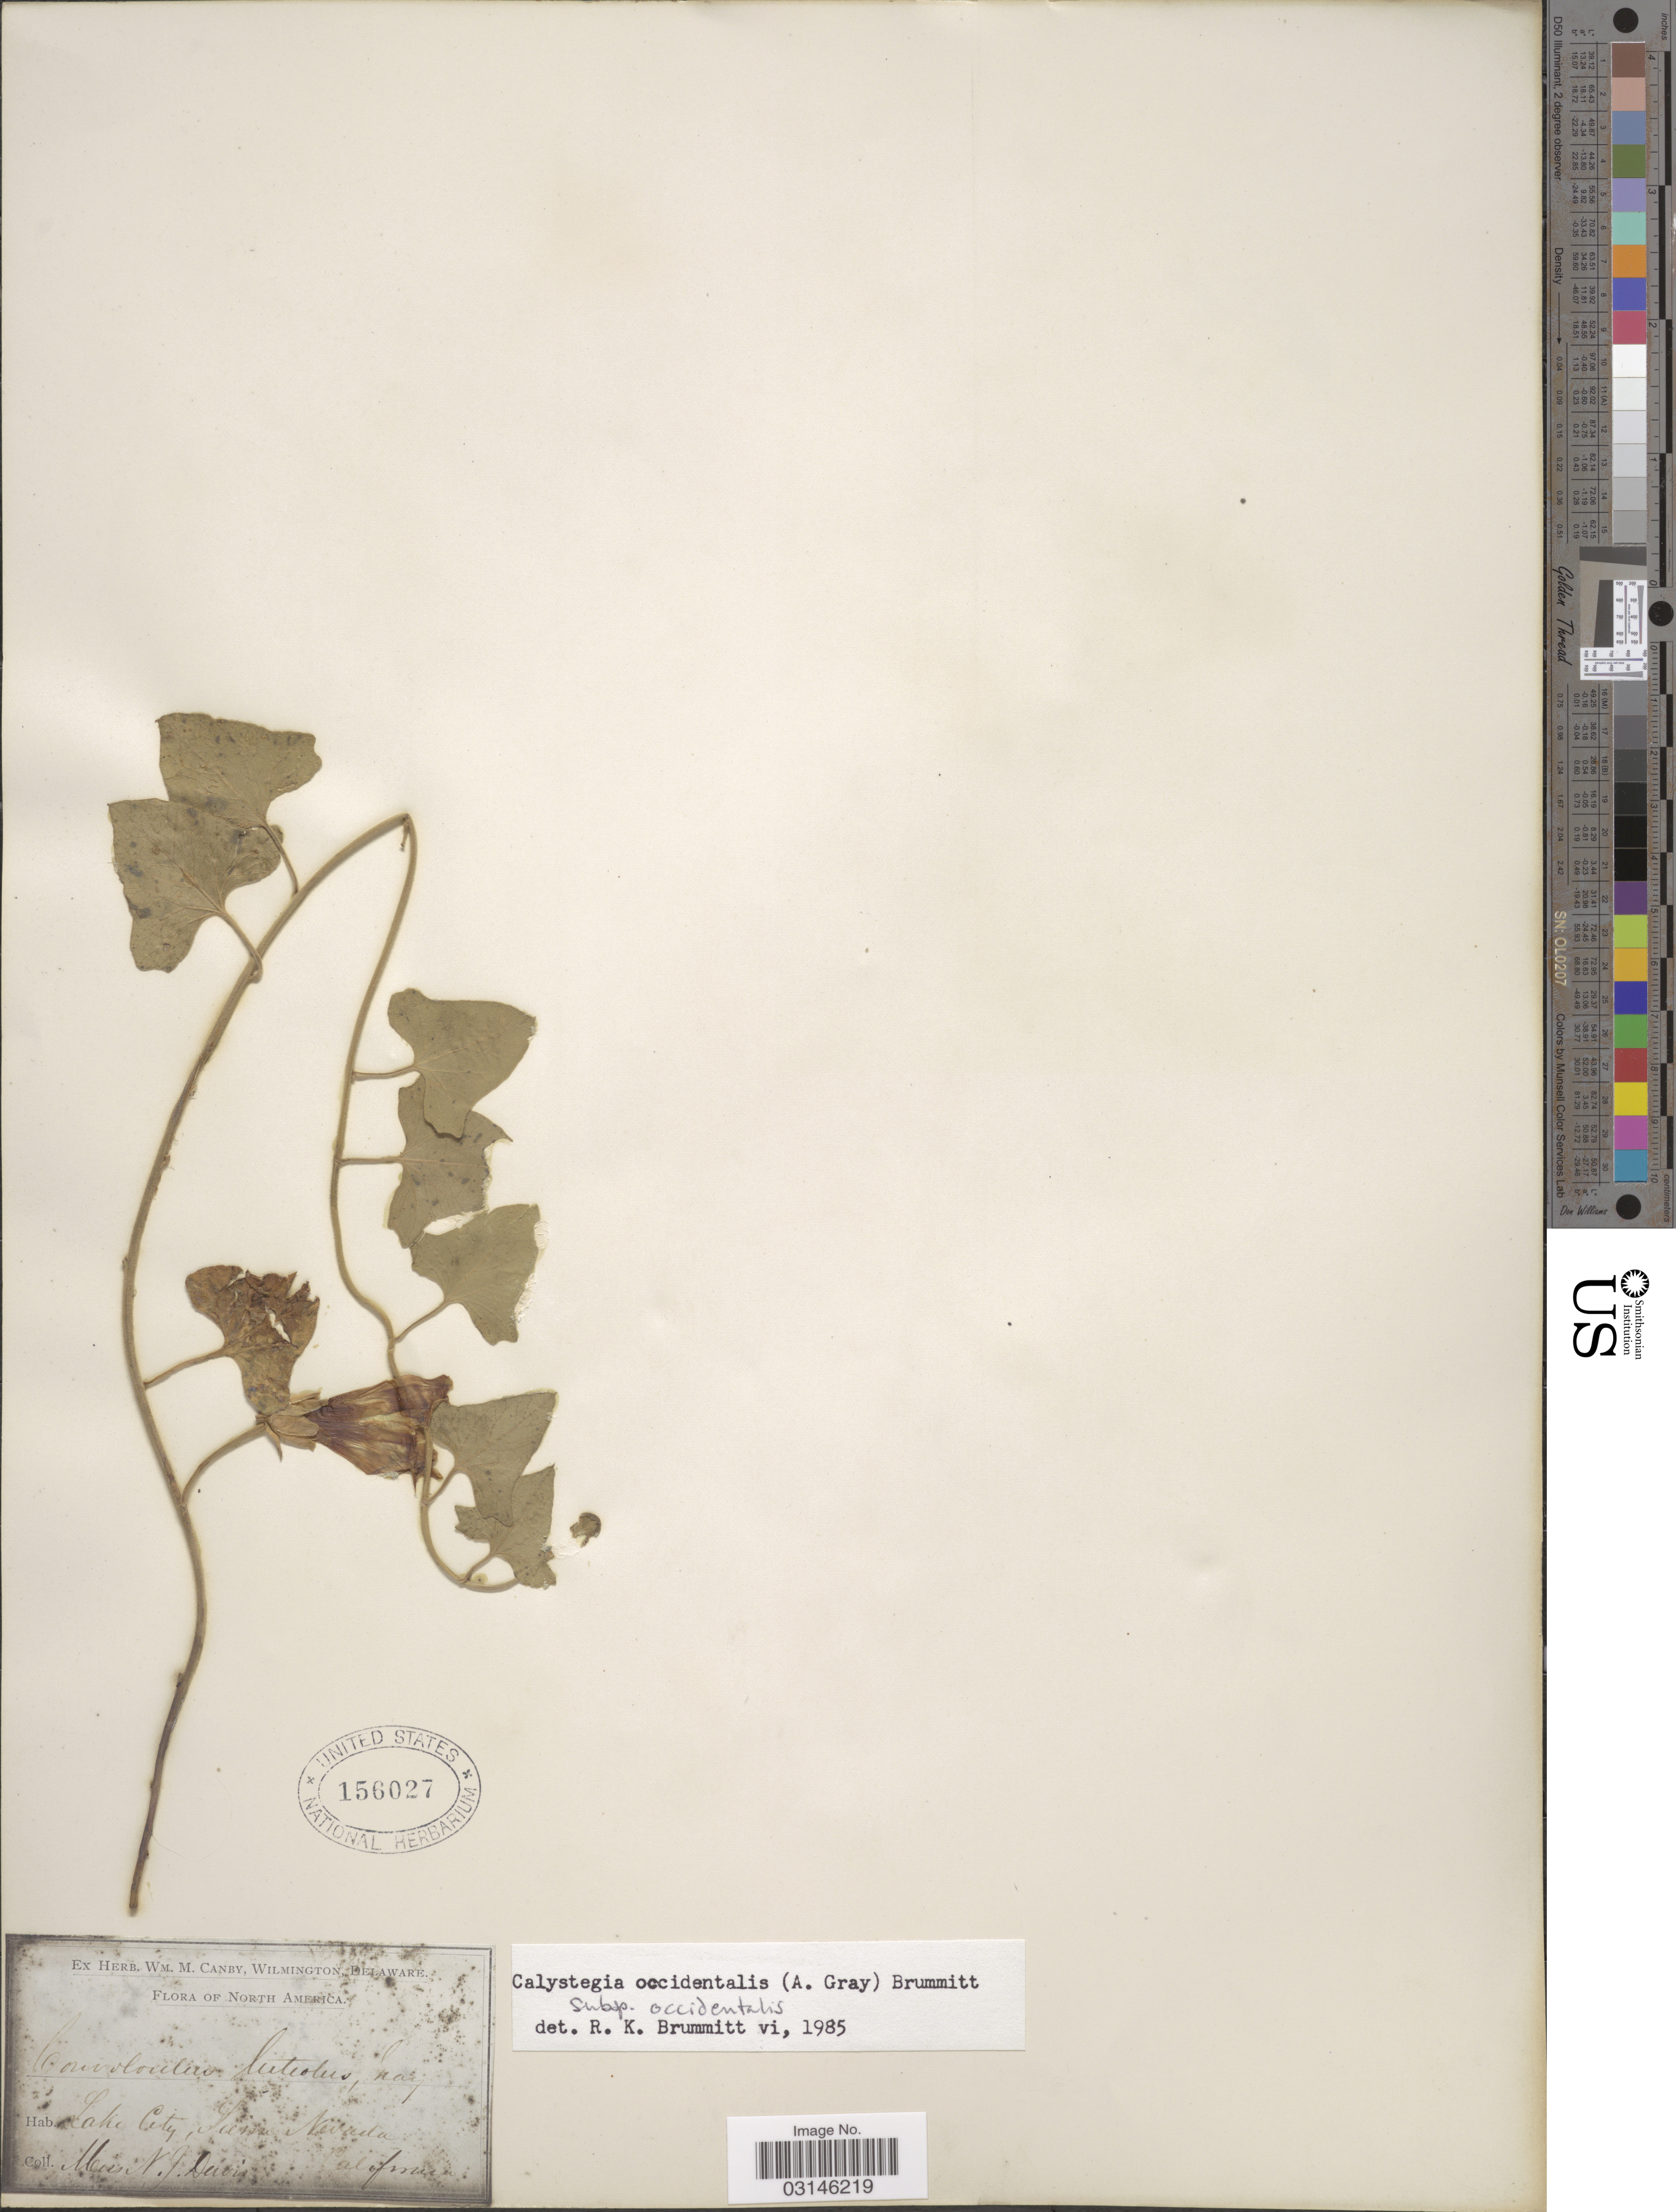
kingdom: Plantae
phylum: Tracheophyta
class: Magnoliopsida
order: Solanales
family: Convolvulaceae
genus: Calystegia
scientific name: Calystegia occidentalis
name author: (A. Gray) Brummitt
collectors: N. Davis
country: United States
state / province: California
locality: Lake City, Sierra Nevada.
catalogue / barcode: US 156027